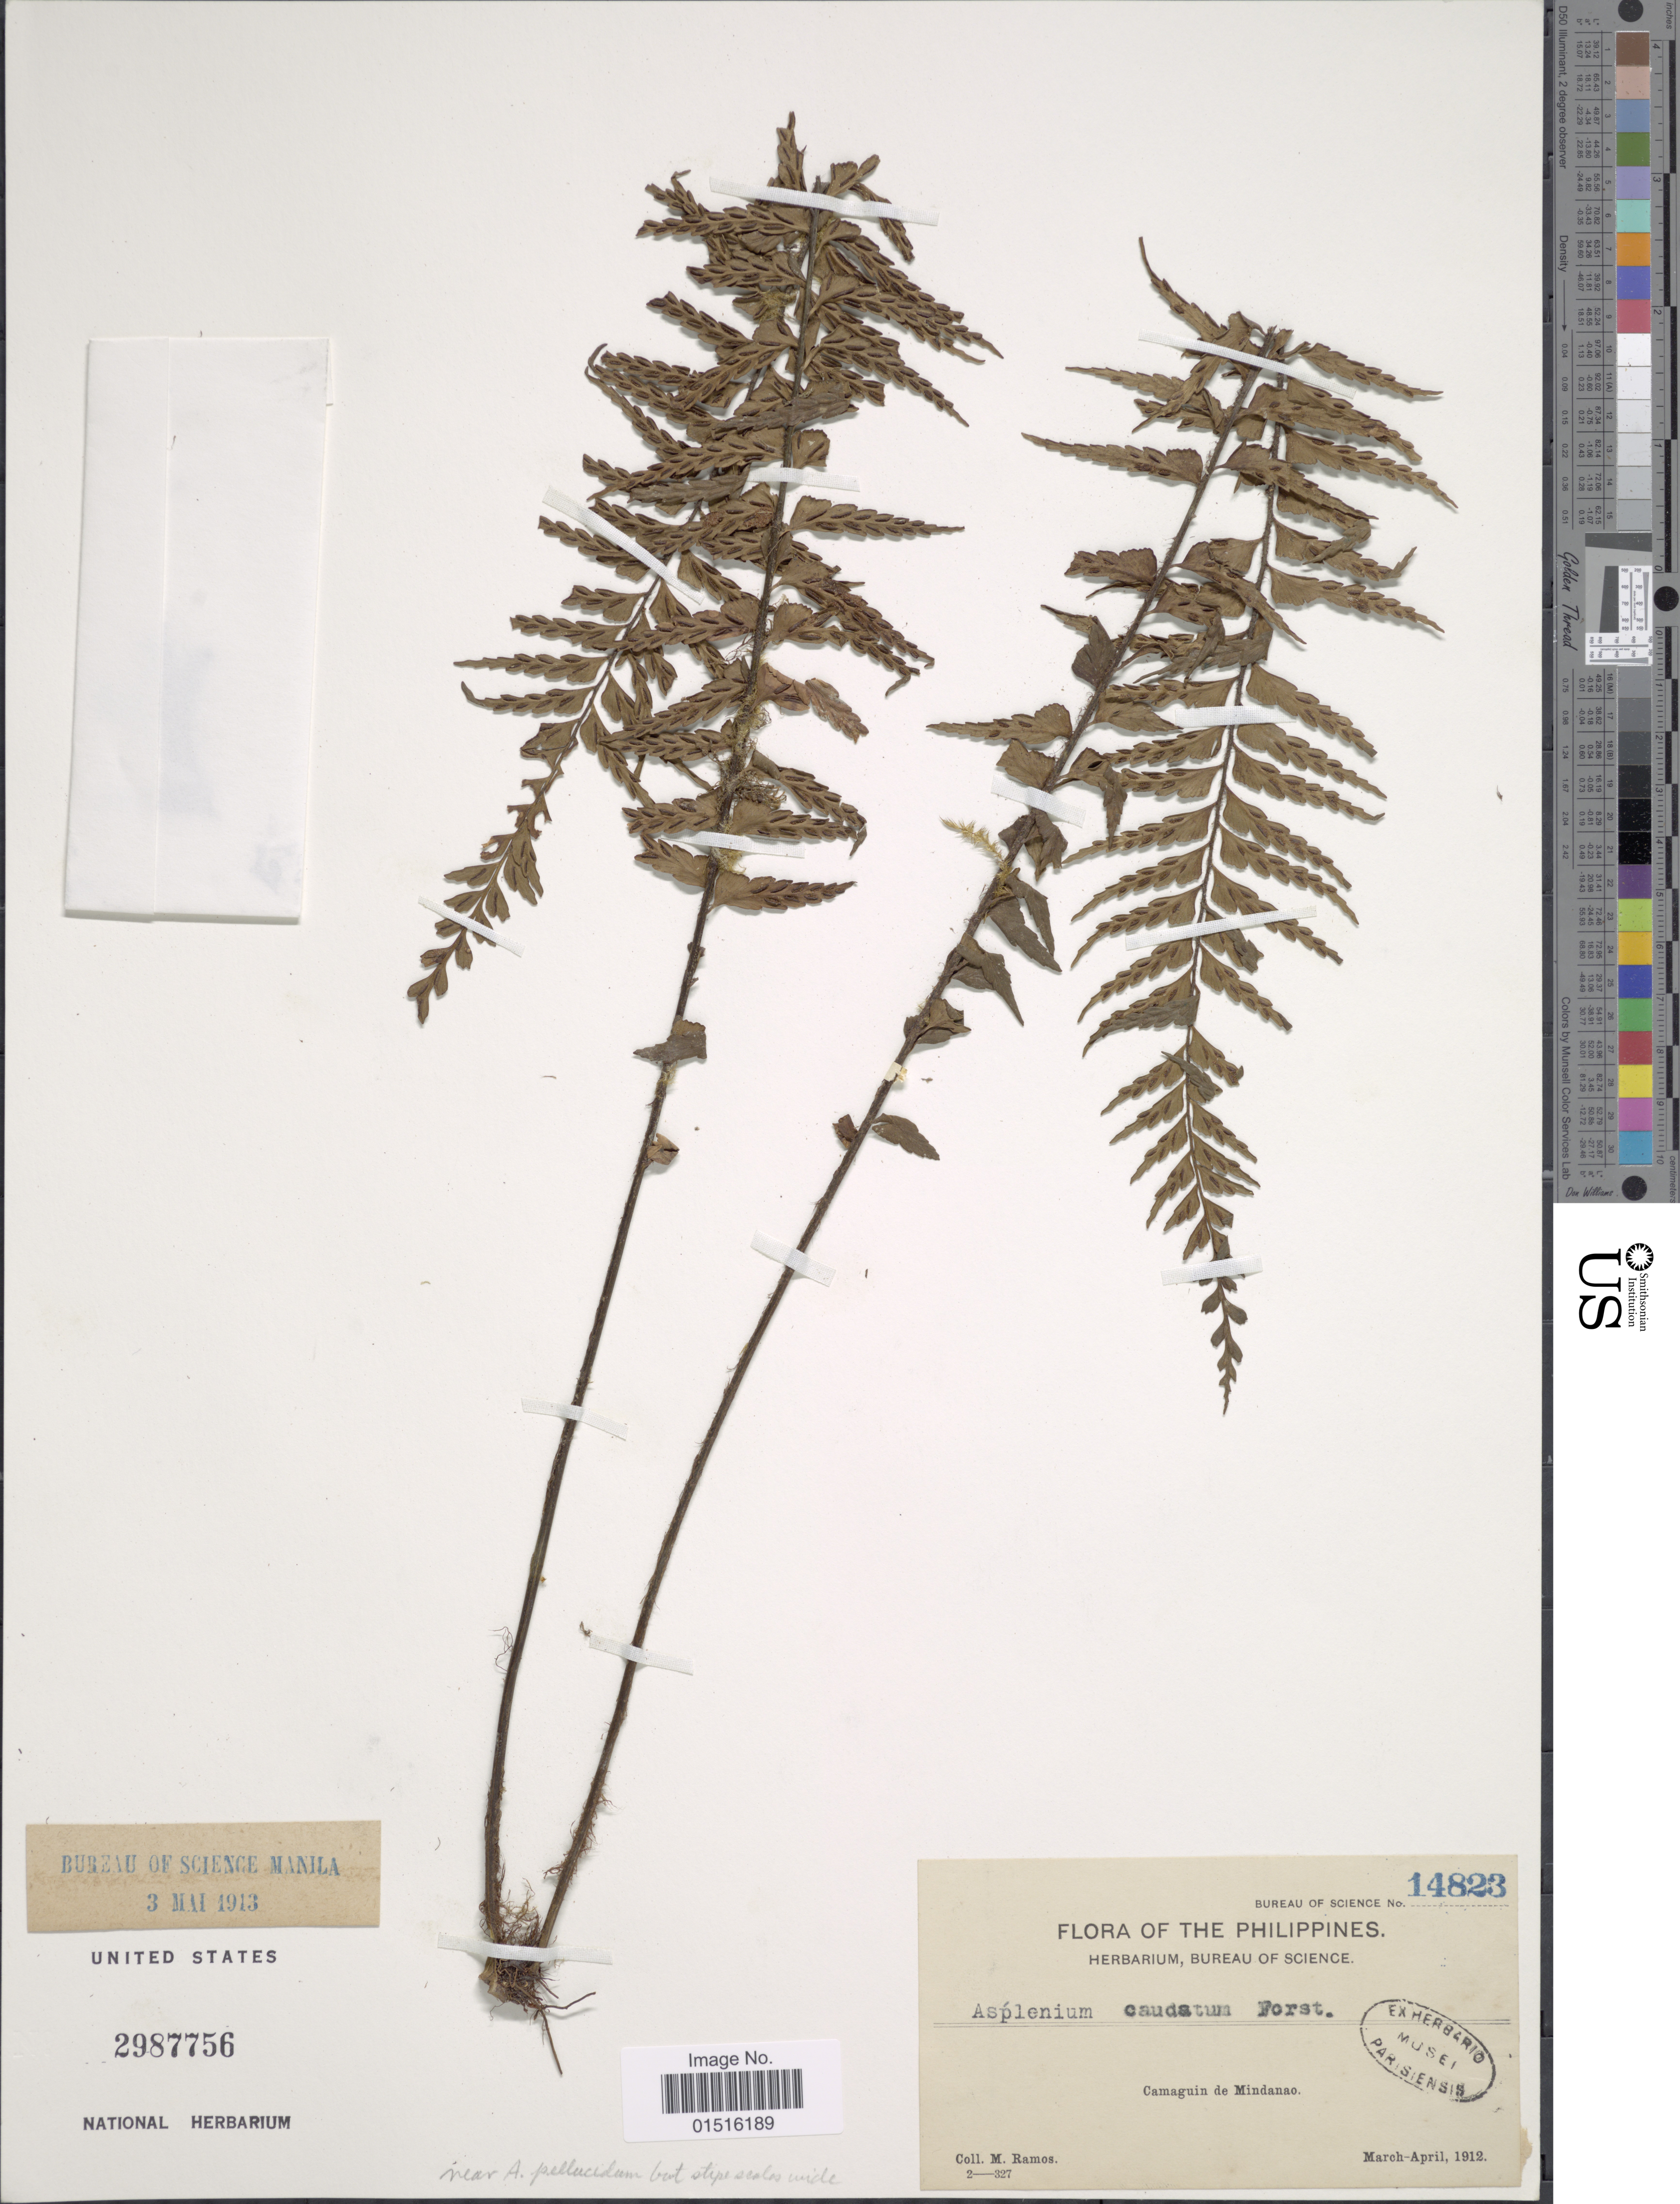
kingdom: Plantae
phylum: Tracheophyta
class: Polypodiopsida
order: Polypodiales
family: Aspleniaceae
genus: Asplenium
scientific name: Asplenium truncatum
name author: Blume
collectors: M. Ramos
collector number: Bureau of Science 14823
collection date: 1912-03/1912-04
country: Philippines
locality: Camaguin de Mindanao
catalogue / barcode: US 2987756